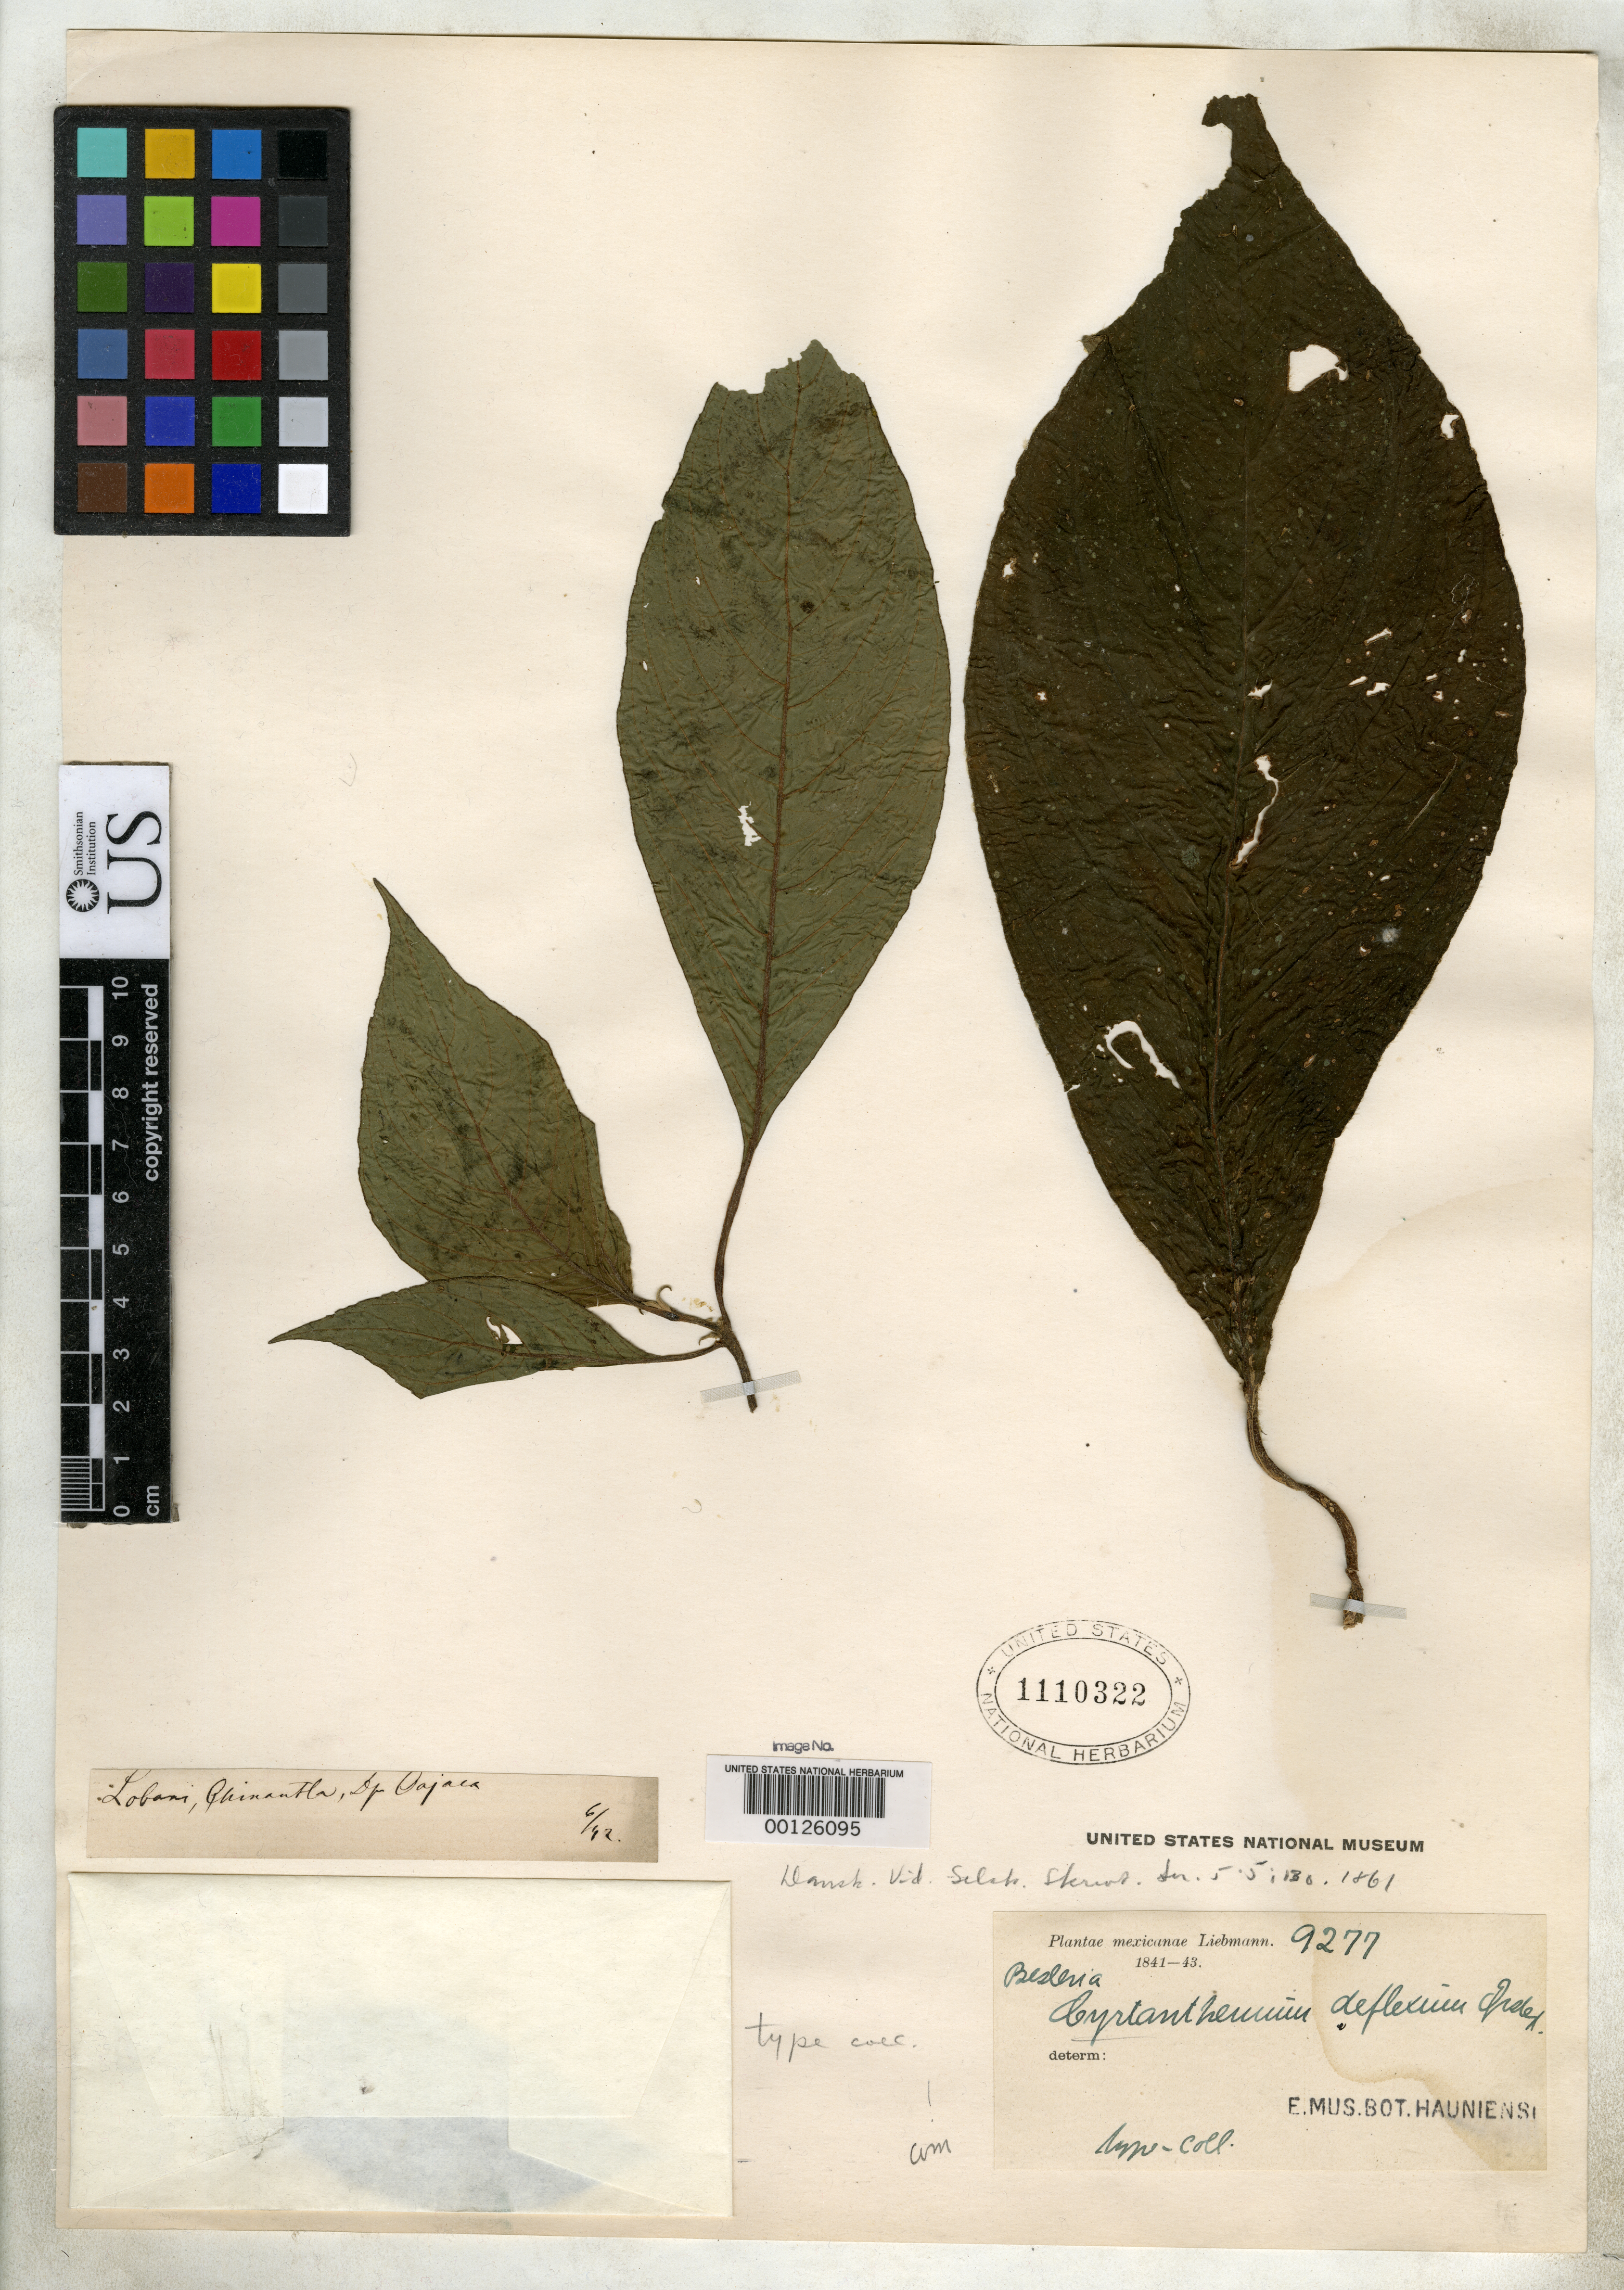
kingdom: Plantae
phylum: Tracheophyta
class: Magnoliopsida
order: Lamiales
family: Gesneriaceae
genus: Cyrtanthemum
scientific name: Cyrtanthemum deflexum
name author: Oerst.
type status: Type Collection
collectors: F. M. Liebmann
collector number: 9277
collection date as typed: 1841 to -- --- 1843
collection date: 1841/1843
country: Mexico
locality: E of Monserrat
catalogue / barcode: US 1110322